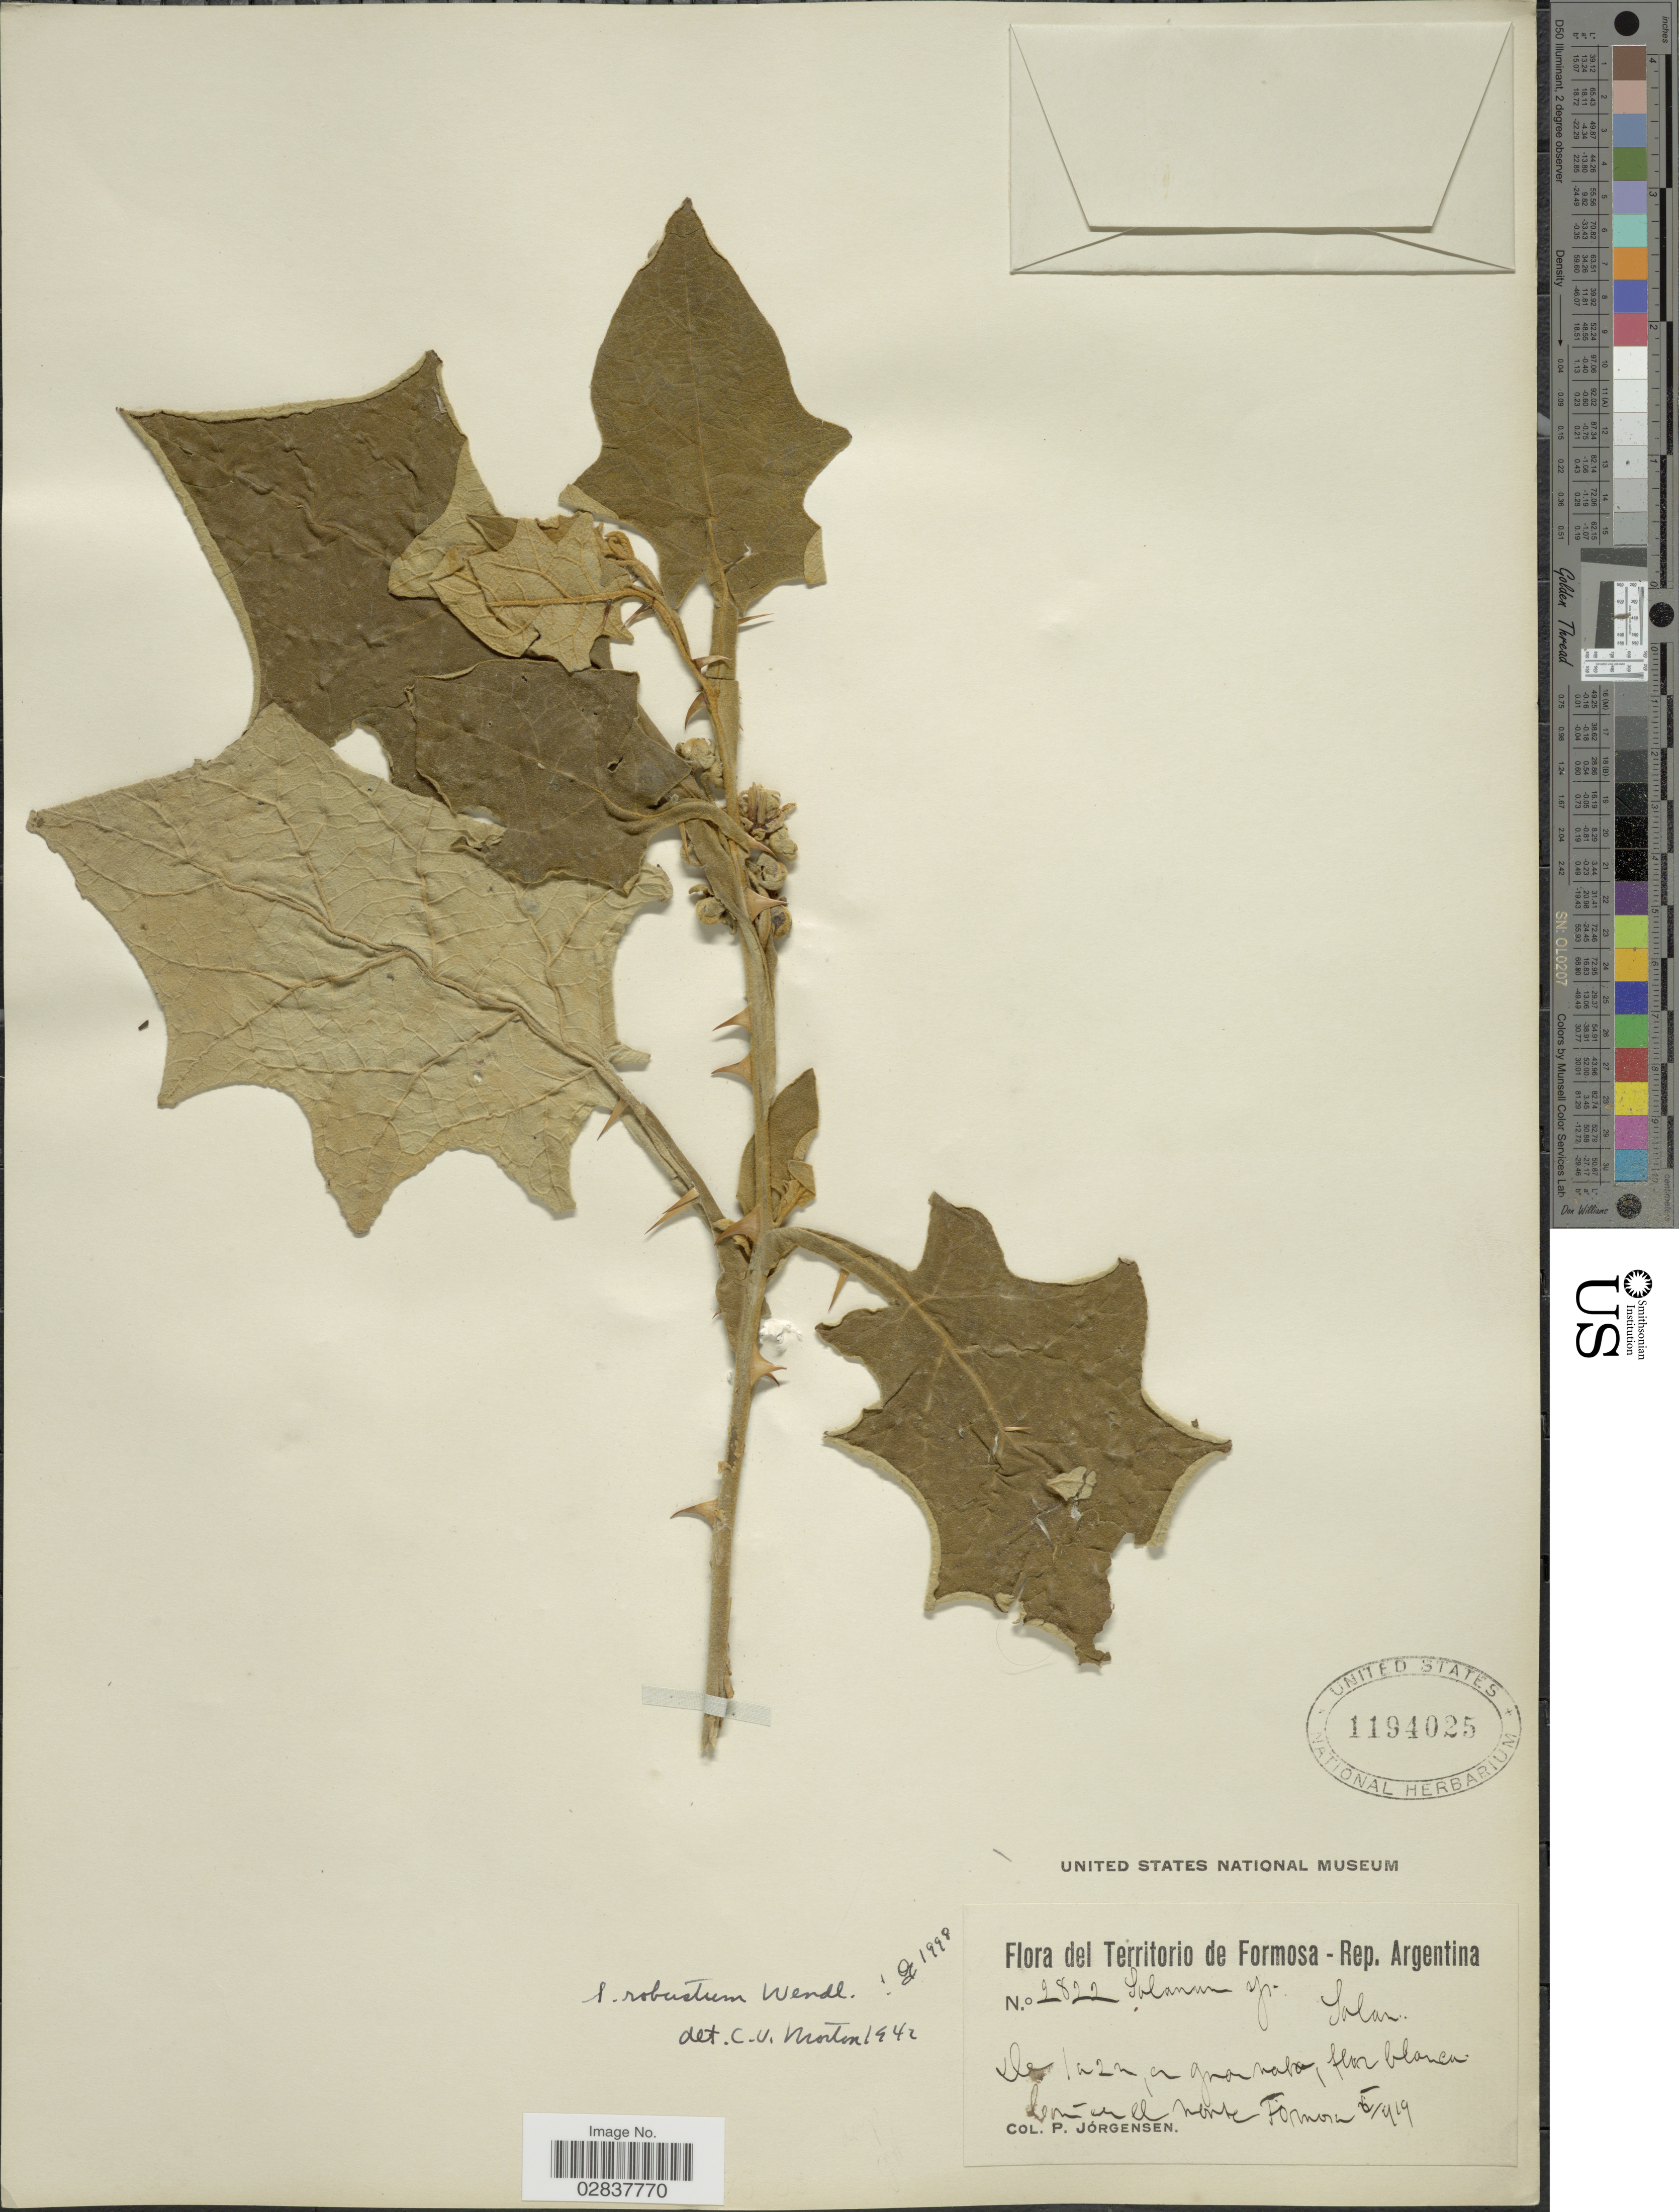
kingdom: Plantae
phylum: Tracheophyta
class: Magnoliopsida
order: Solanales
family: Solanaceae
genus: Solanum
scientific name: Solanum robustum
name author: H. Wendl.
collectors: P. Jörgensen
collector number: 2822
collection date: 1919-06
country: Argentina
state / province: Formosa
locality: En el monte Formosa.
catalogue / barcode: US 1194025